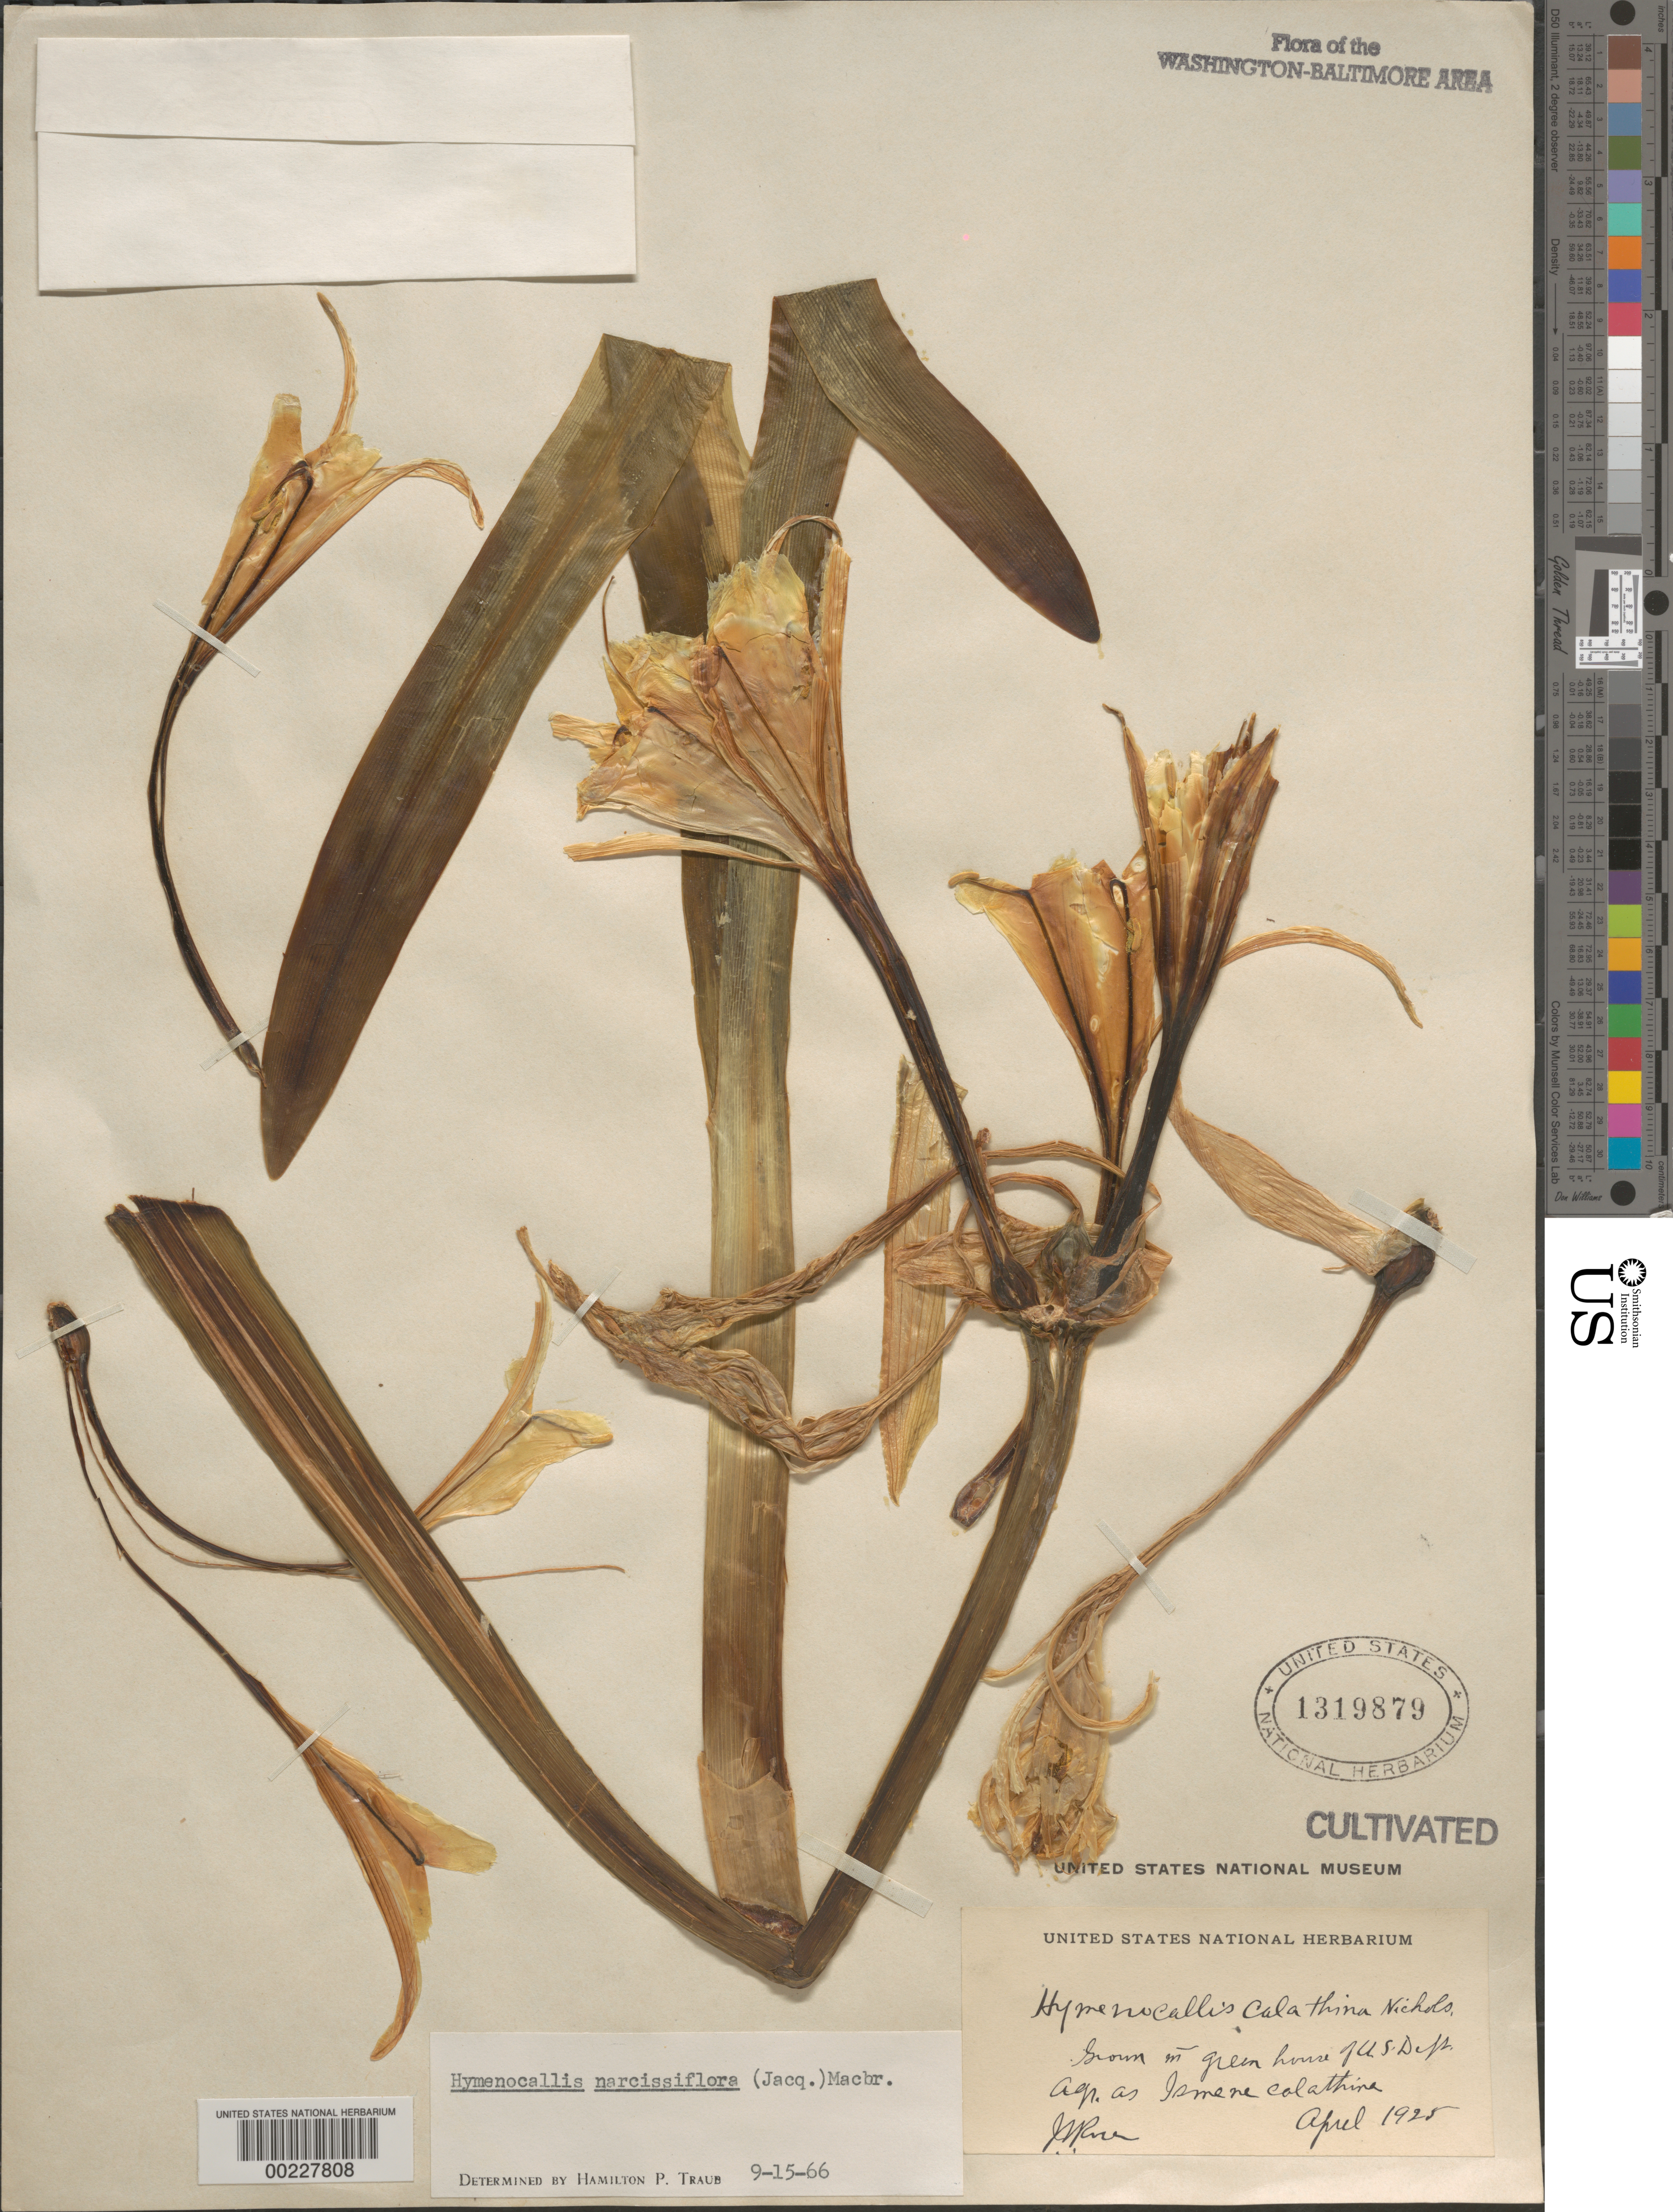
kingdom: Plantae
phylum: Tracheophyta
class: Liliopsida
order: Asparagales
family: Amaryllidaceae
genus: Hymenocallis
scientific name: Hymenocallis narcissiflora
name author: (Jacq.) J.F. Macbr.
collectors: J. N. Rose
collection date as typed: Apr 1925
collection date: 1925-04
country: United States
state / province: District of Columbia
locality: Greenhouse, Dept. of Agriculture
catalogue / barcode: US 1319879